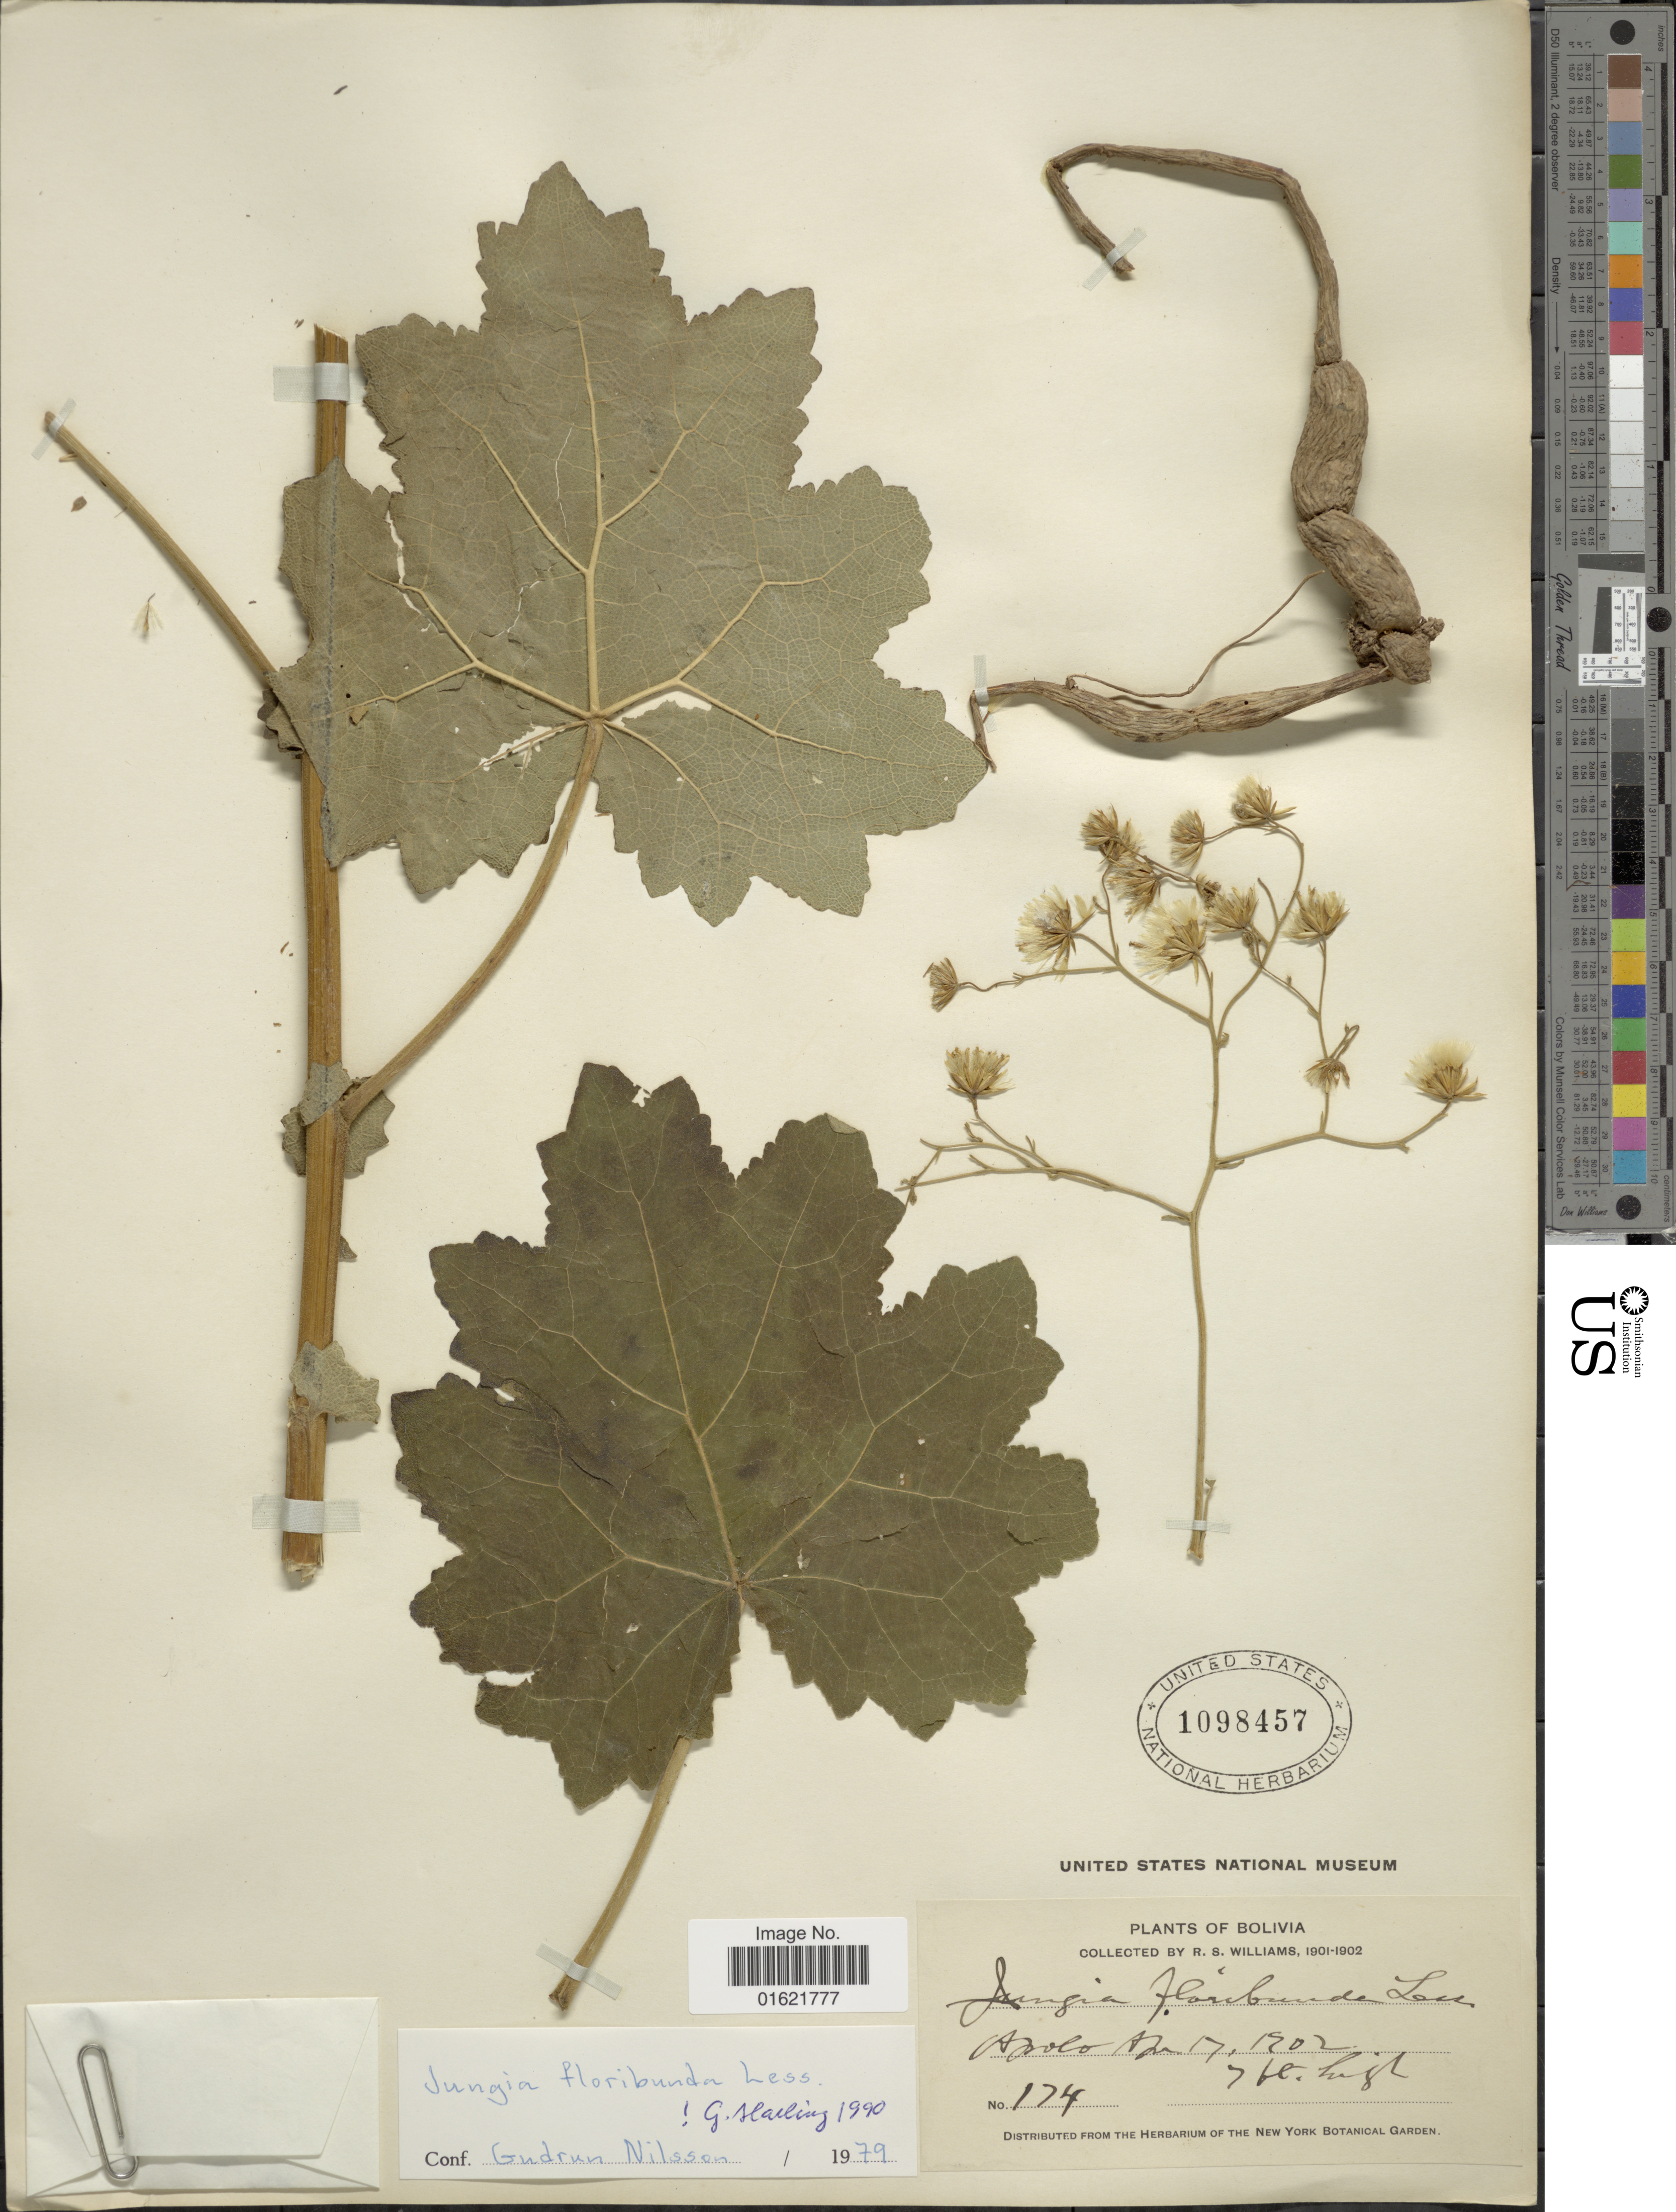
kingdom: Plantae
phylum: Tracheophyta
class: Magnoliopsida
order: Asterales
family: Asteraceae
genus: Jungia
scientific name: Jungia floribunda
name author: Less.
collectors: R. S. Williams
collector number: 174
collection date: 1902-04-17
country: Bolivia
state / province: La Paz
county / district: Franz Tamayo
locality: Apolo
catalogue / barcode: US 1098457